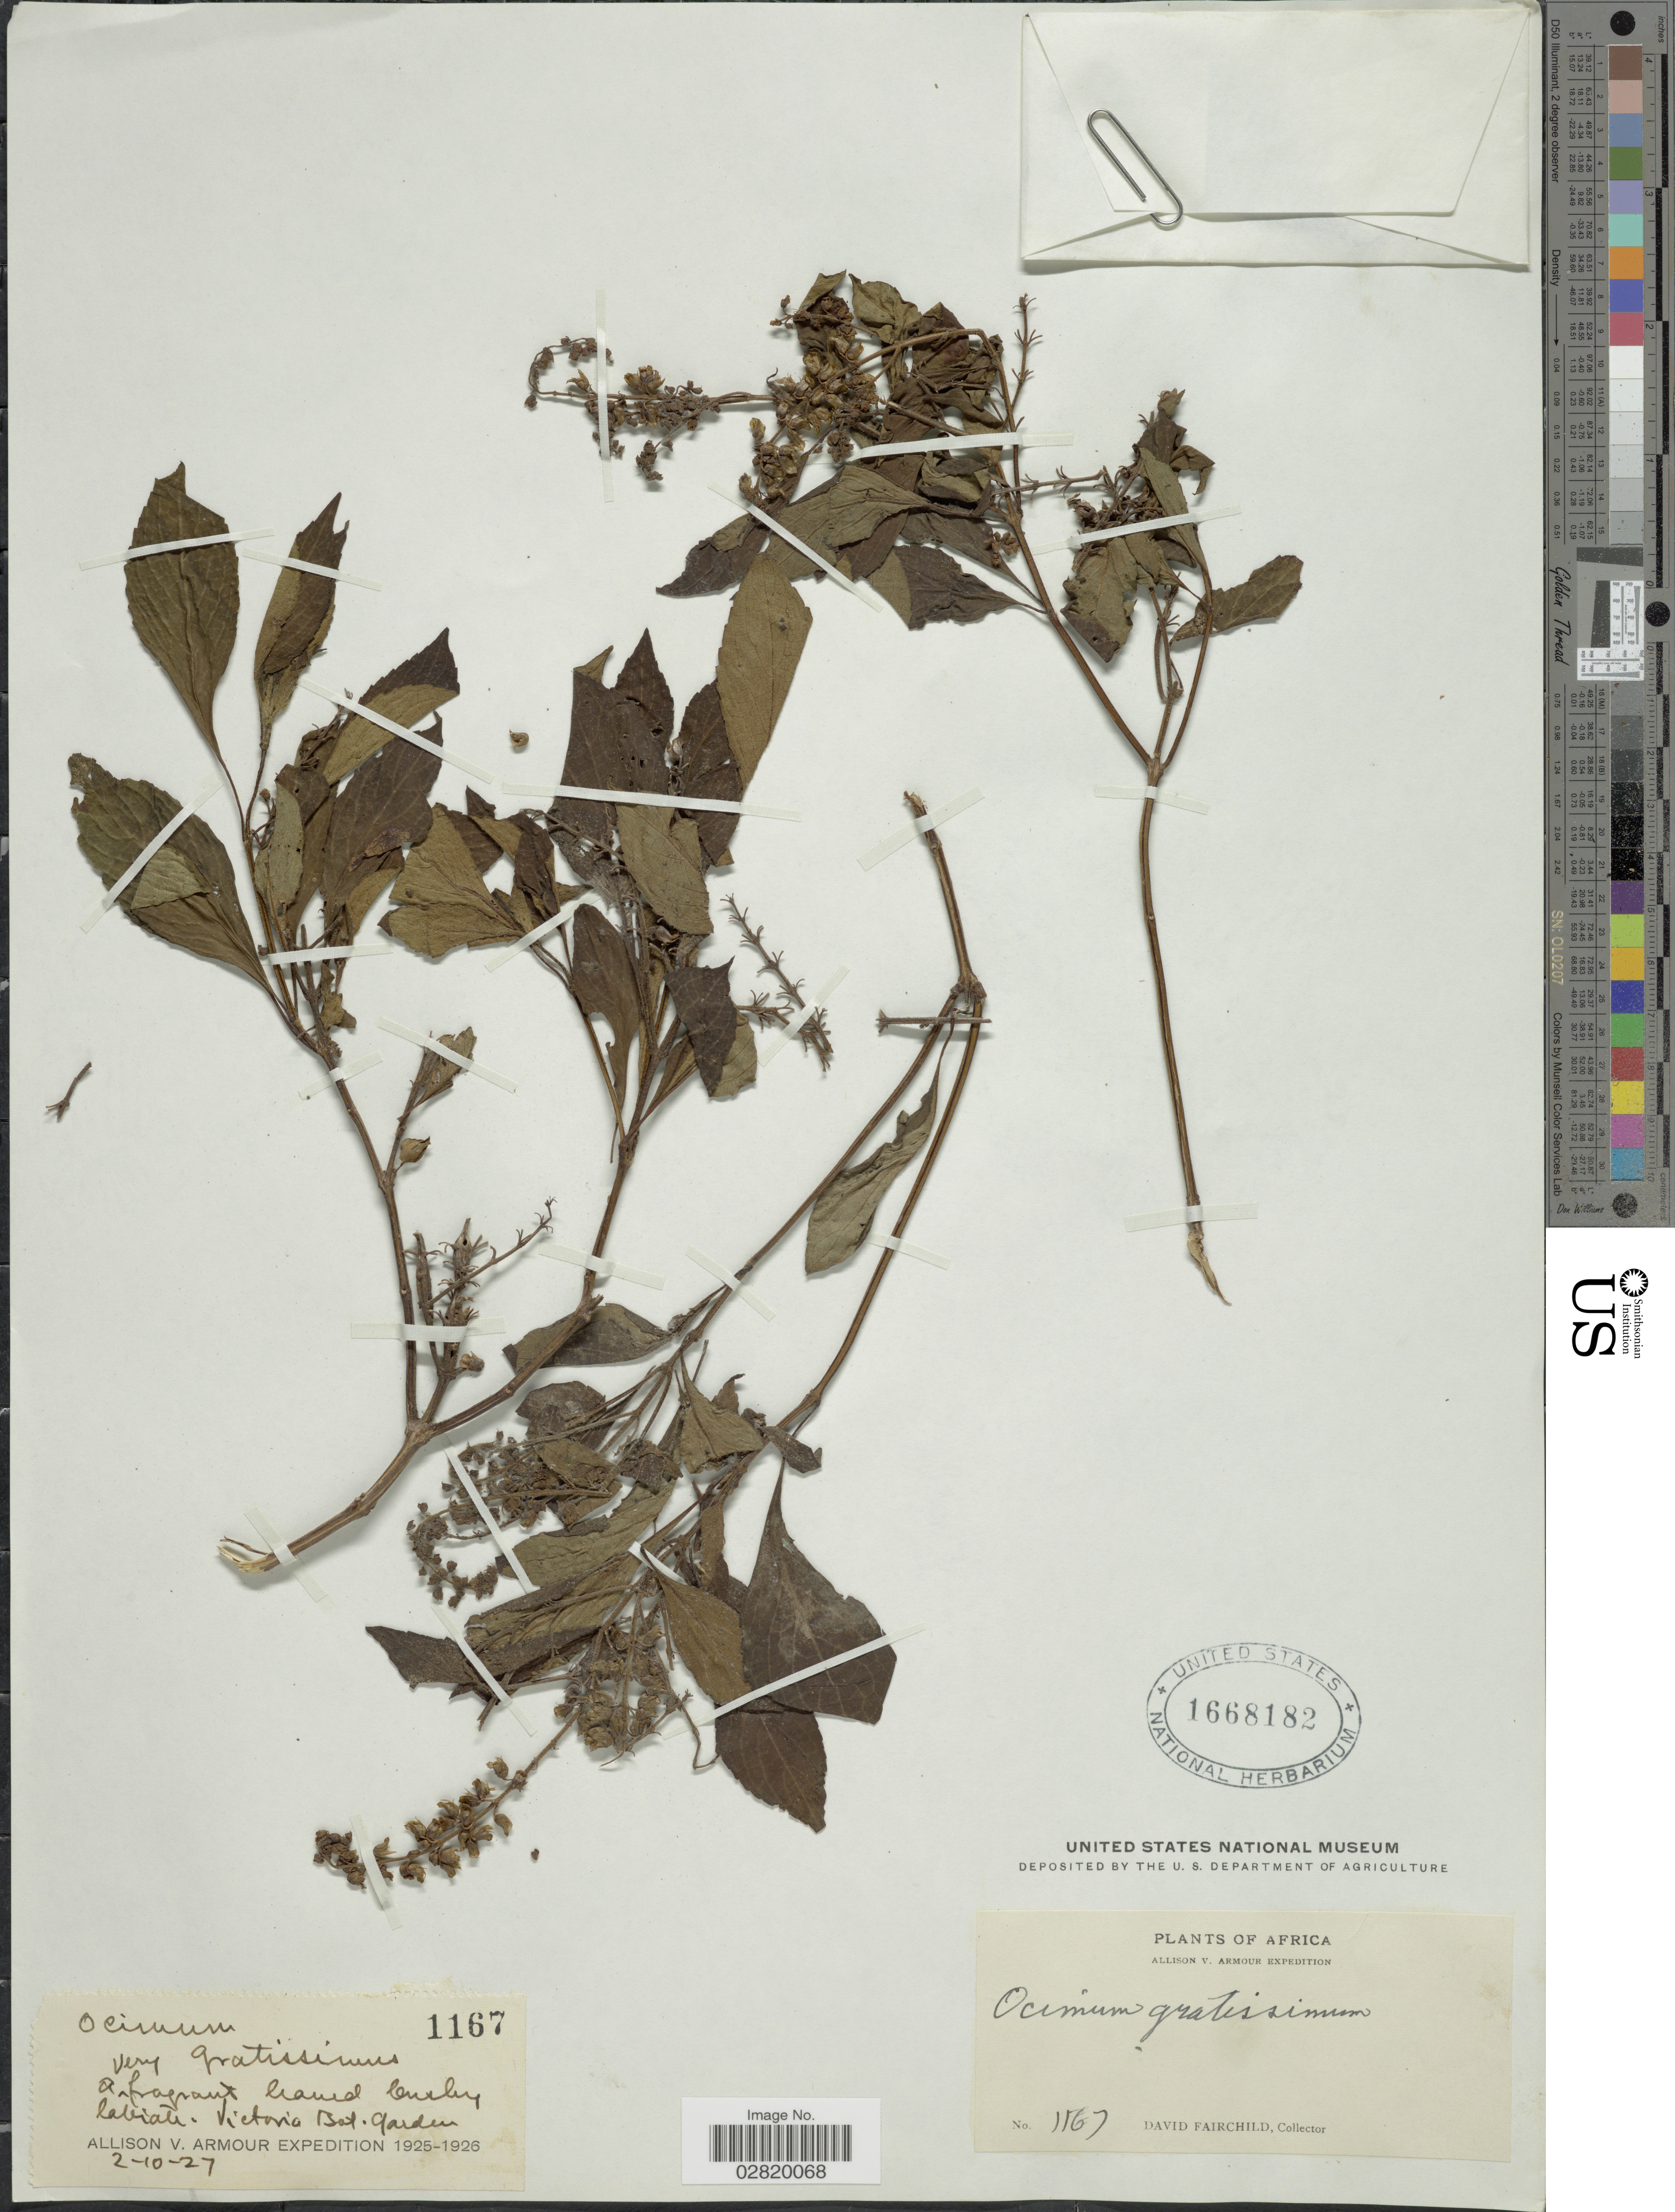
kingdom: Plantae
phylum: Tracheophyta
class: Magnoliopsida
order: Lamiales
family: Lamiaceae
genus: Ocimum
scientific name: Ocimum gratissimum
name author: L.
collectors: D. Fairchild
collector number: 1167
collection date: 1927-10-02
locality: Victoria Bot. Garden.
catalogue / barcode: US 1668182